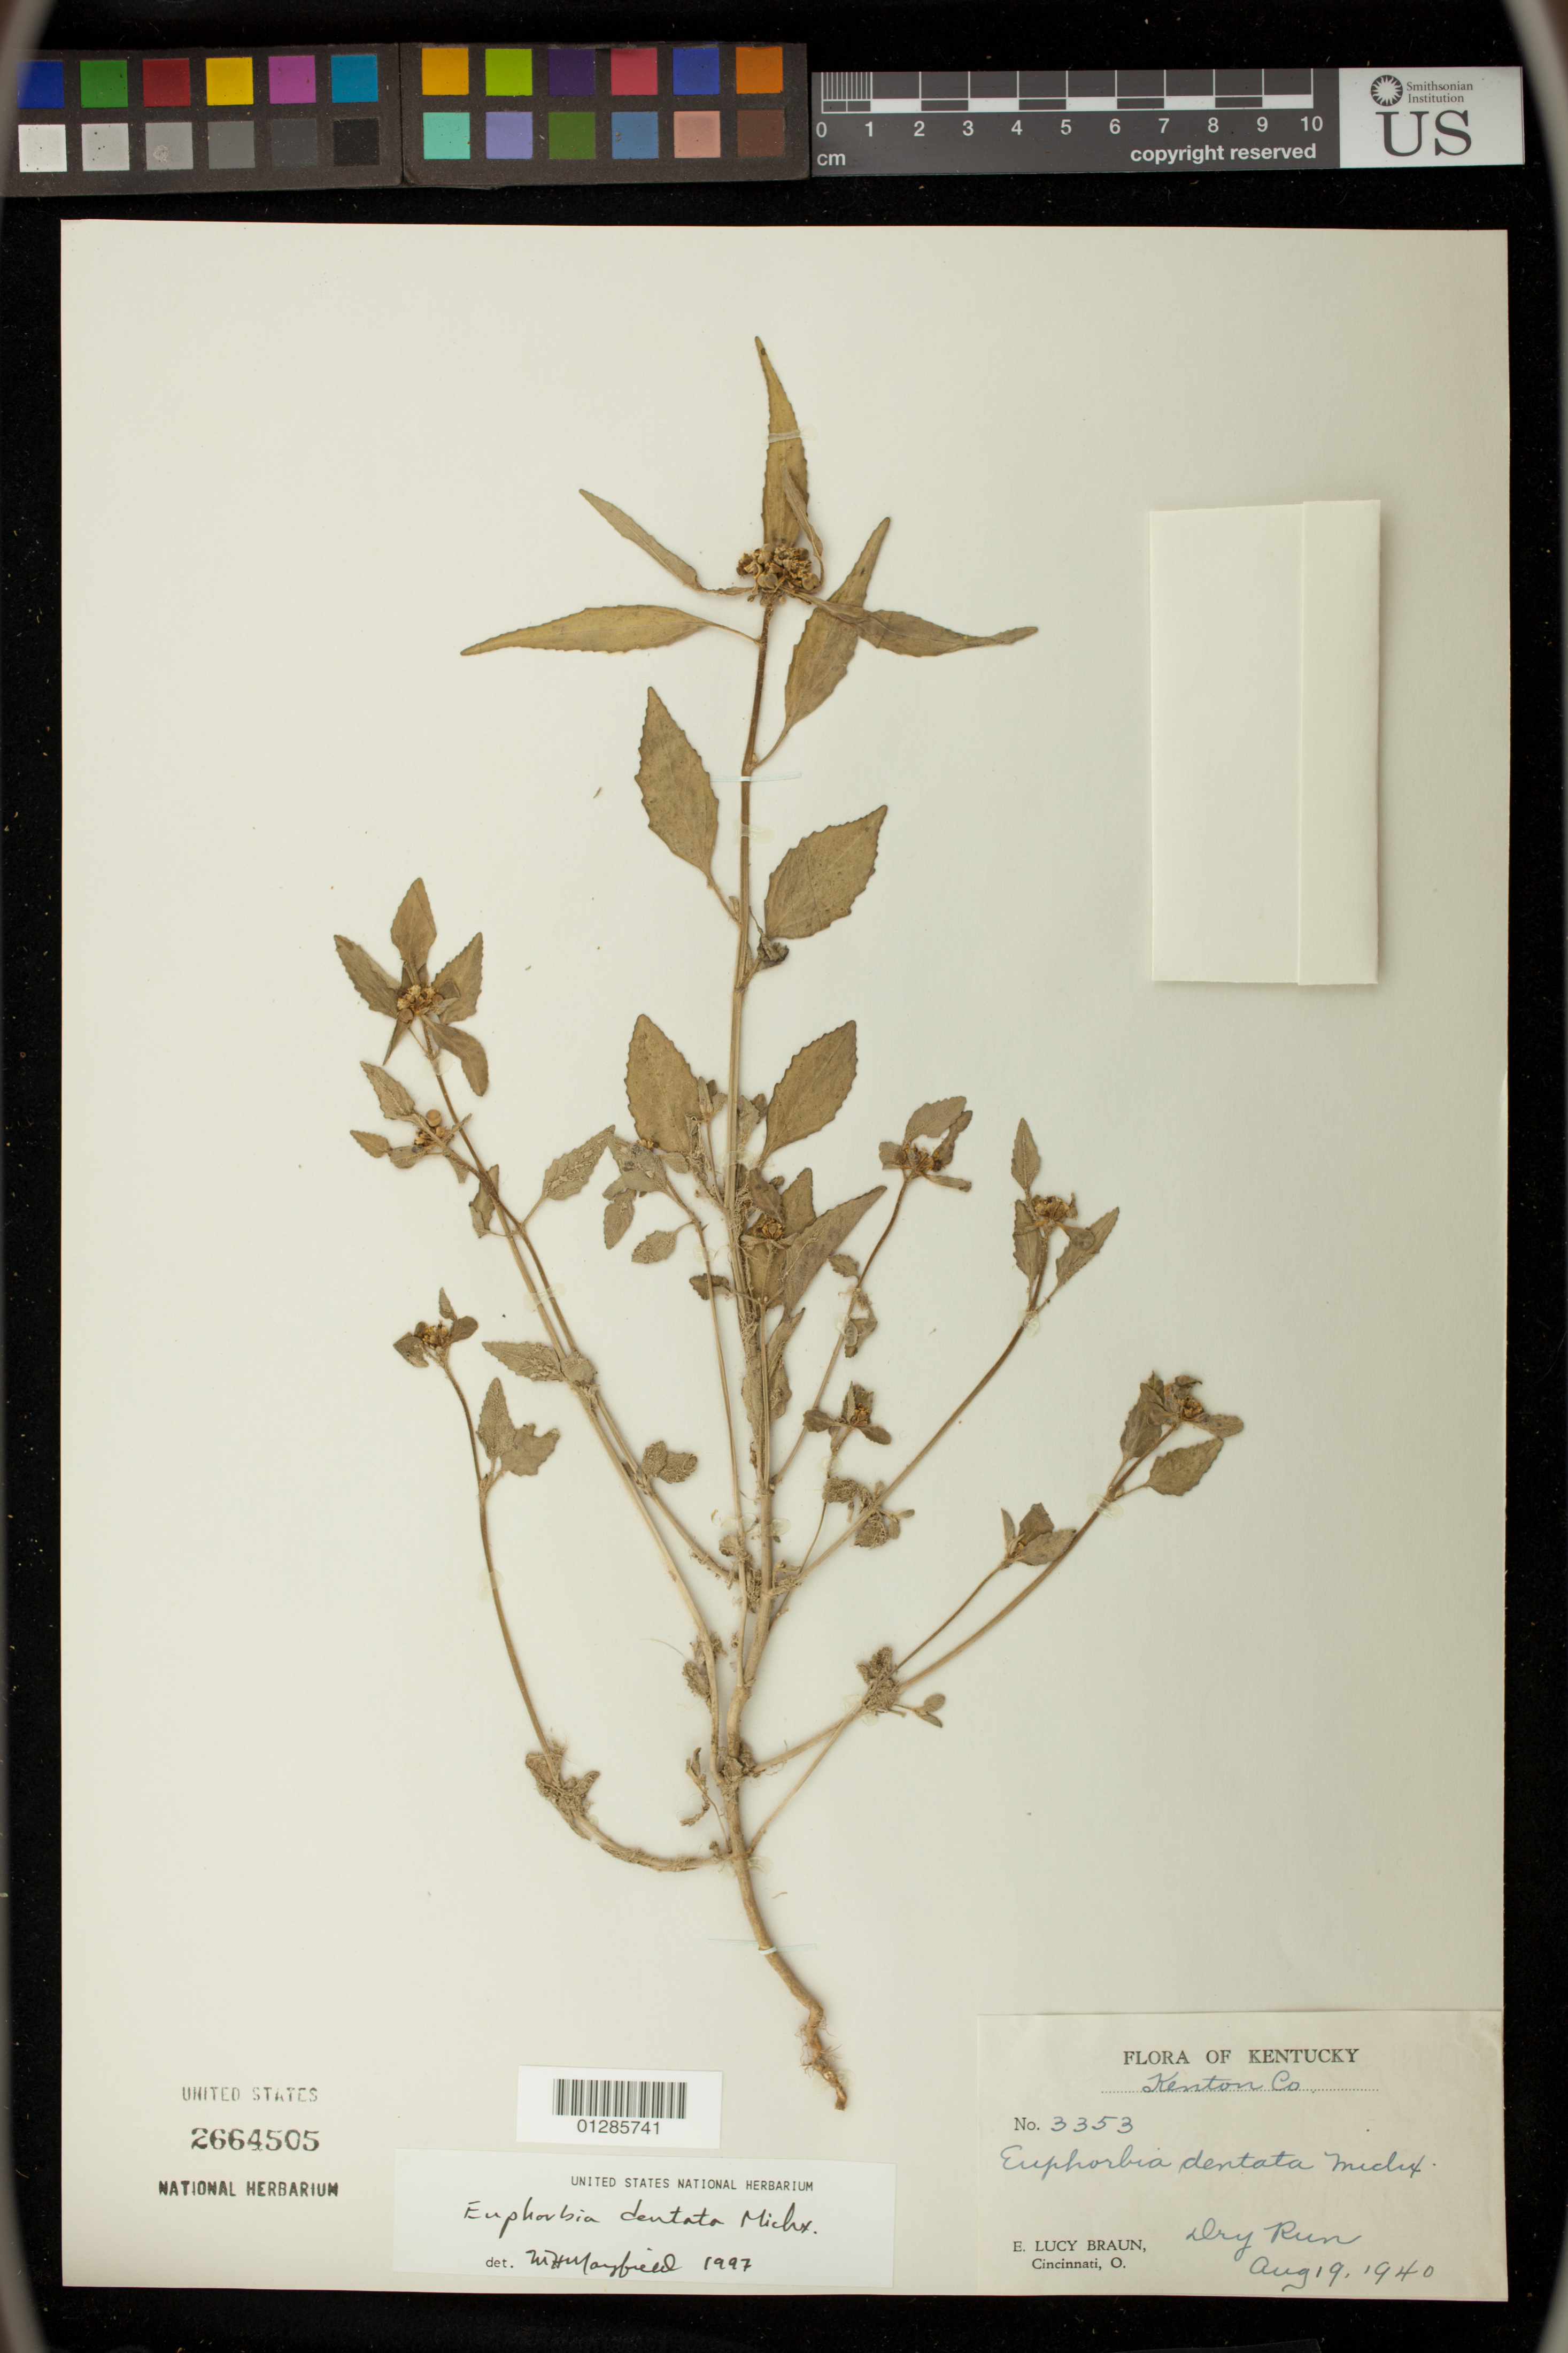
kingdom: Plantae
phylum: Tracheophyta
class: Magnoliopsida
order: Malpighiales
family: Euphorbiaceae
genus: Euphorbia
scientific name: Euphorbia dentata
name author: Michx.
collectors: E. L. Braun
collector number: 3353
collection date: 1940-08-19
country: United States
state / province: Kentucky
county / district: Kenton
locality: Dry Run [Dry Creek]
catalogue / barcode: US 2664505